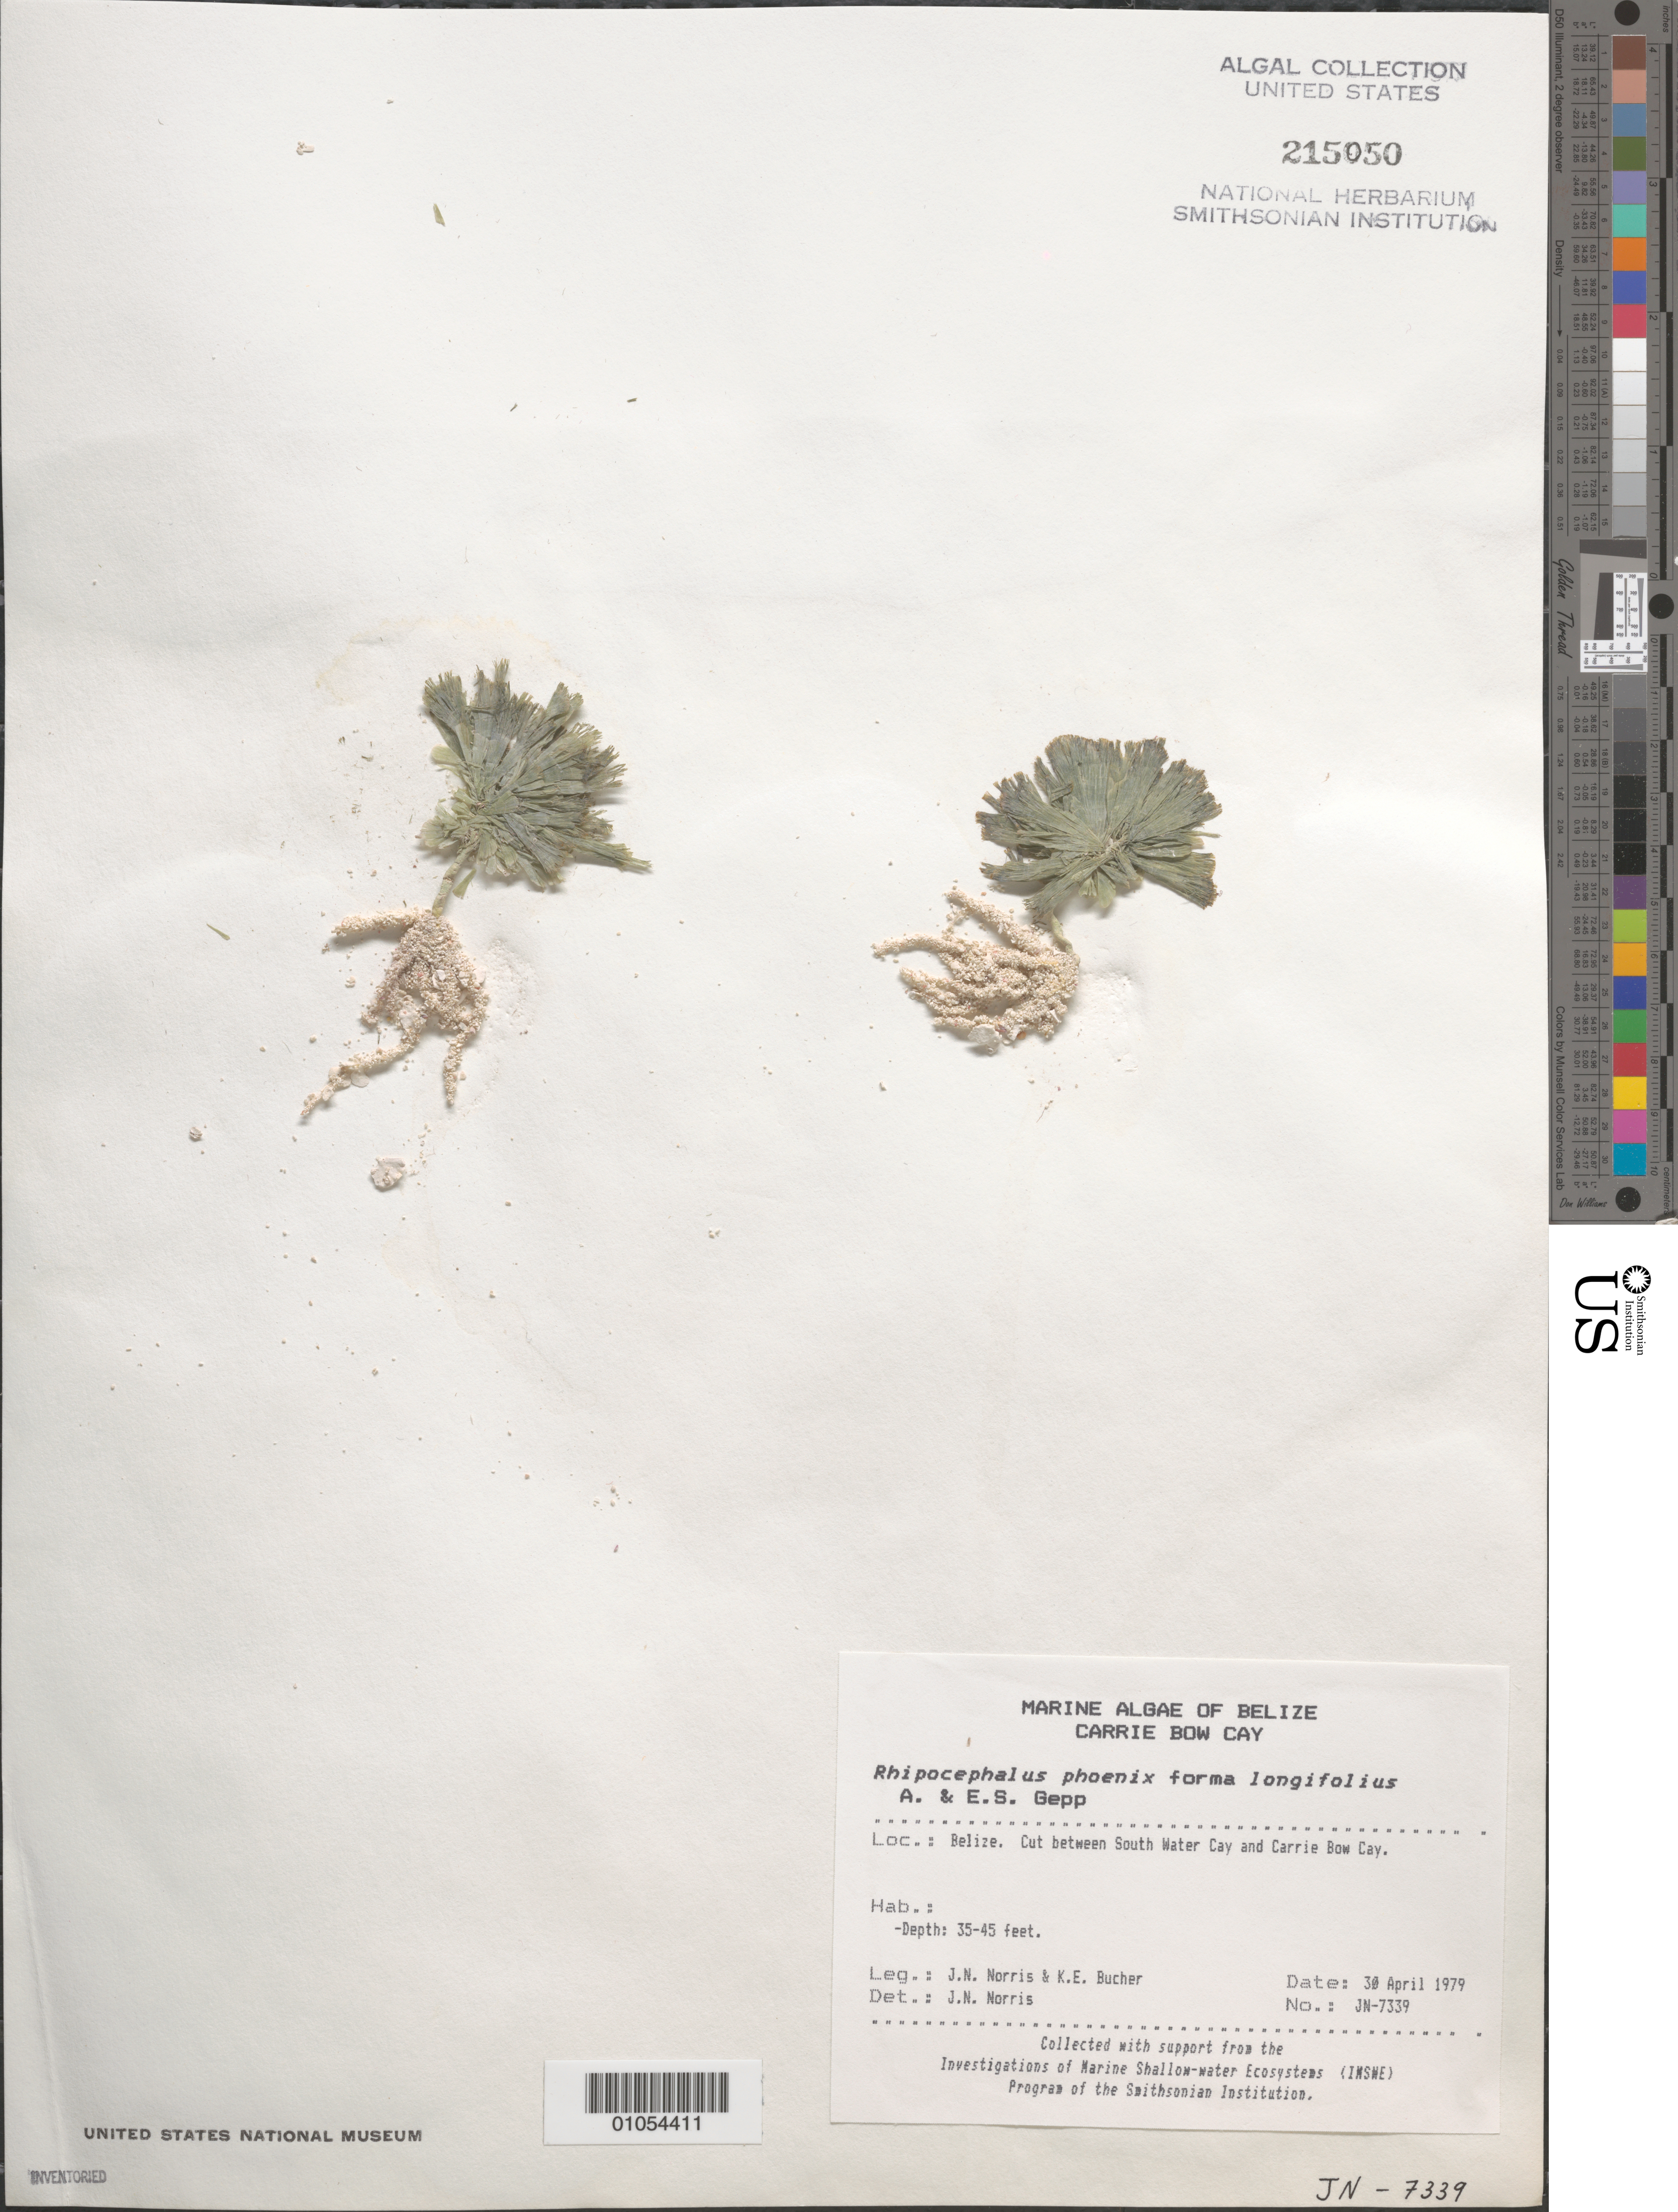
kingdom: Plantae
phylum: Chlorophyta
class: Ulvophyceae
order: Bryopsidales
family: Udoteaceae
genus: Rhipocephalus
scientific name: Rhipocephalus phoenix f. longifolius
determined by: Norris, James N.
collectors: J. N. Norris & K. E. Bucher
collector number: JN-7339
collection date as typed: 30 Apr 1979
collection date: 1979-04-30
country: Belize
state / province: Stann Creek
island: Carrie Bow Cay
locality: Cut between South Water Cay and Carrie Bow Cay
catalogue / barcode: US 215050